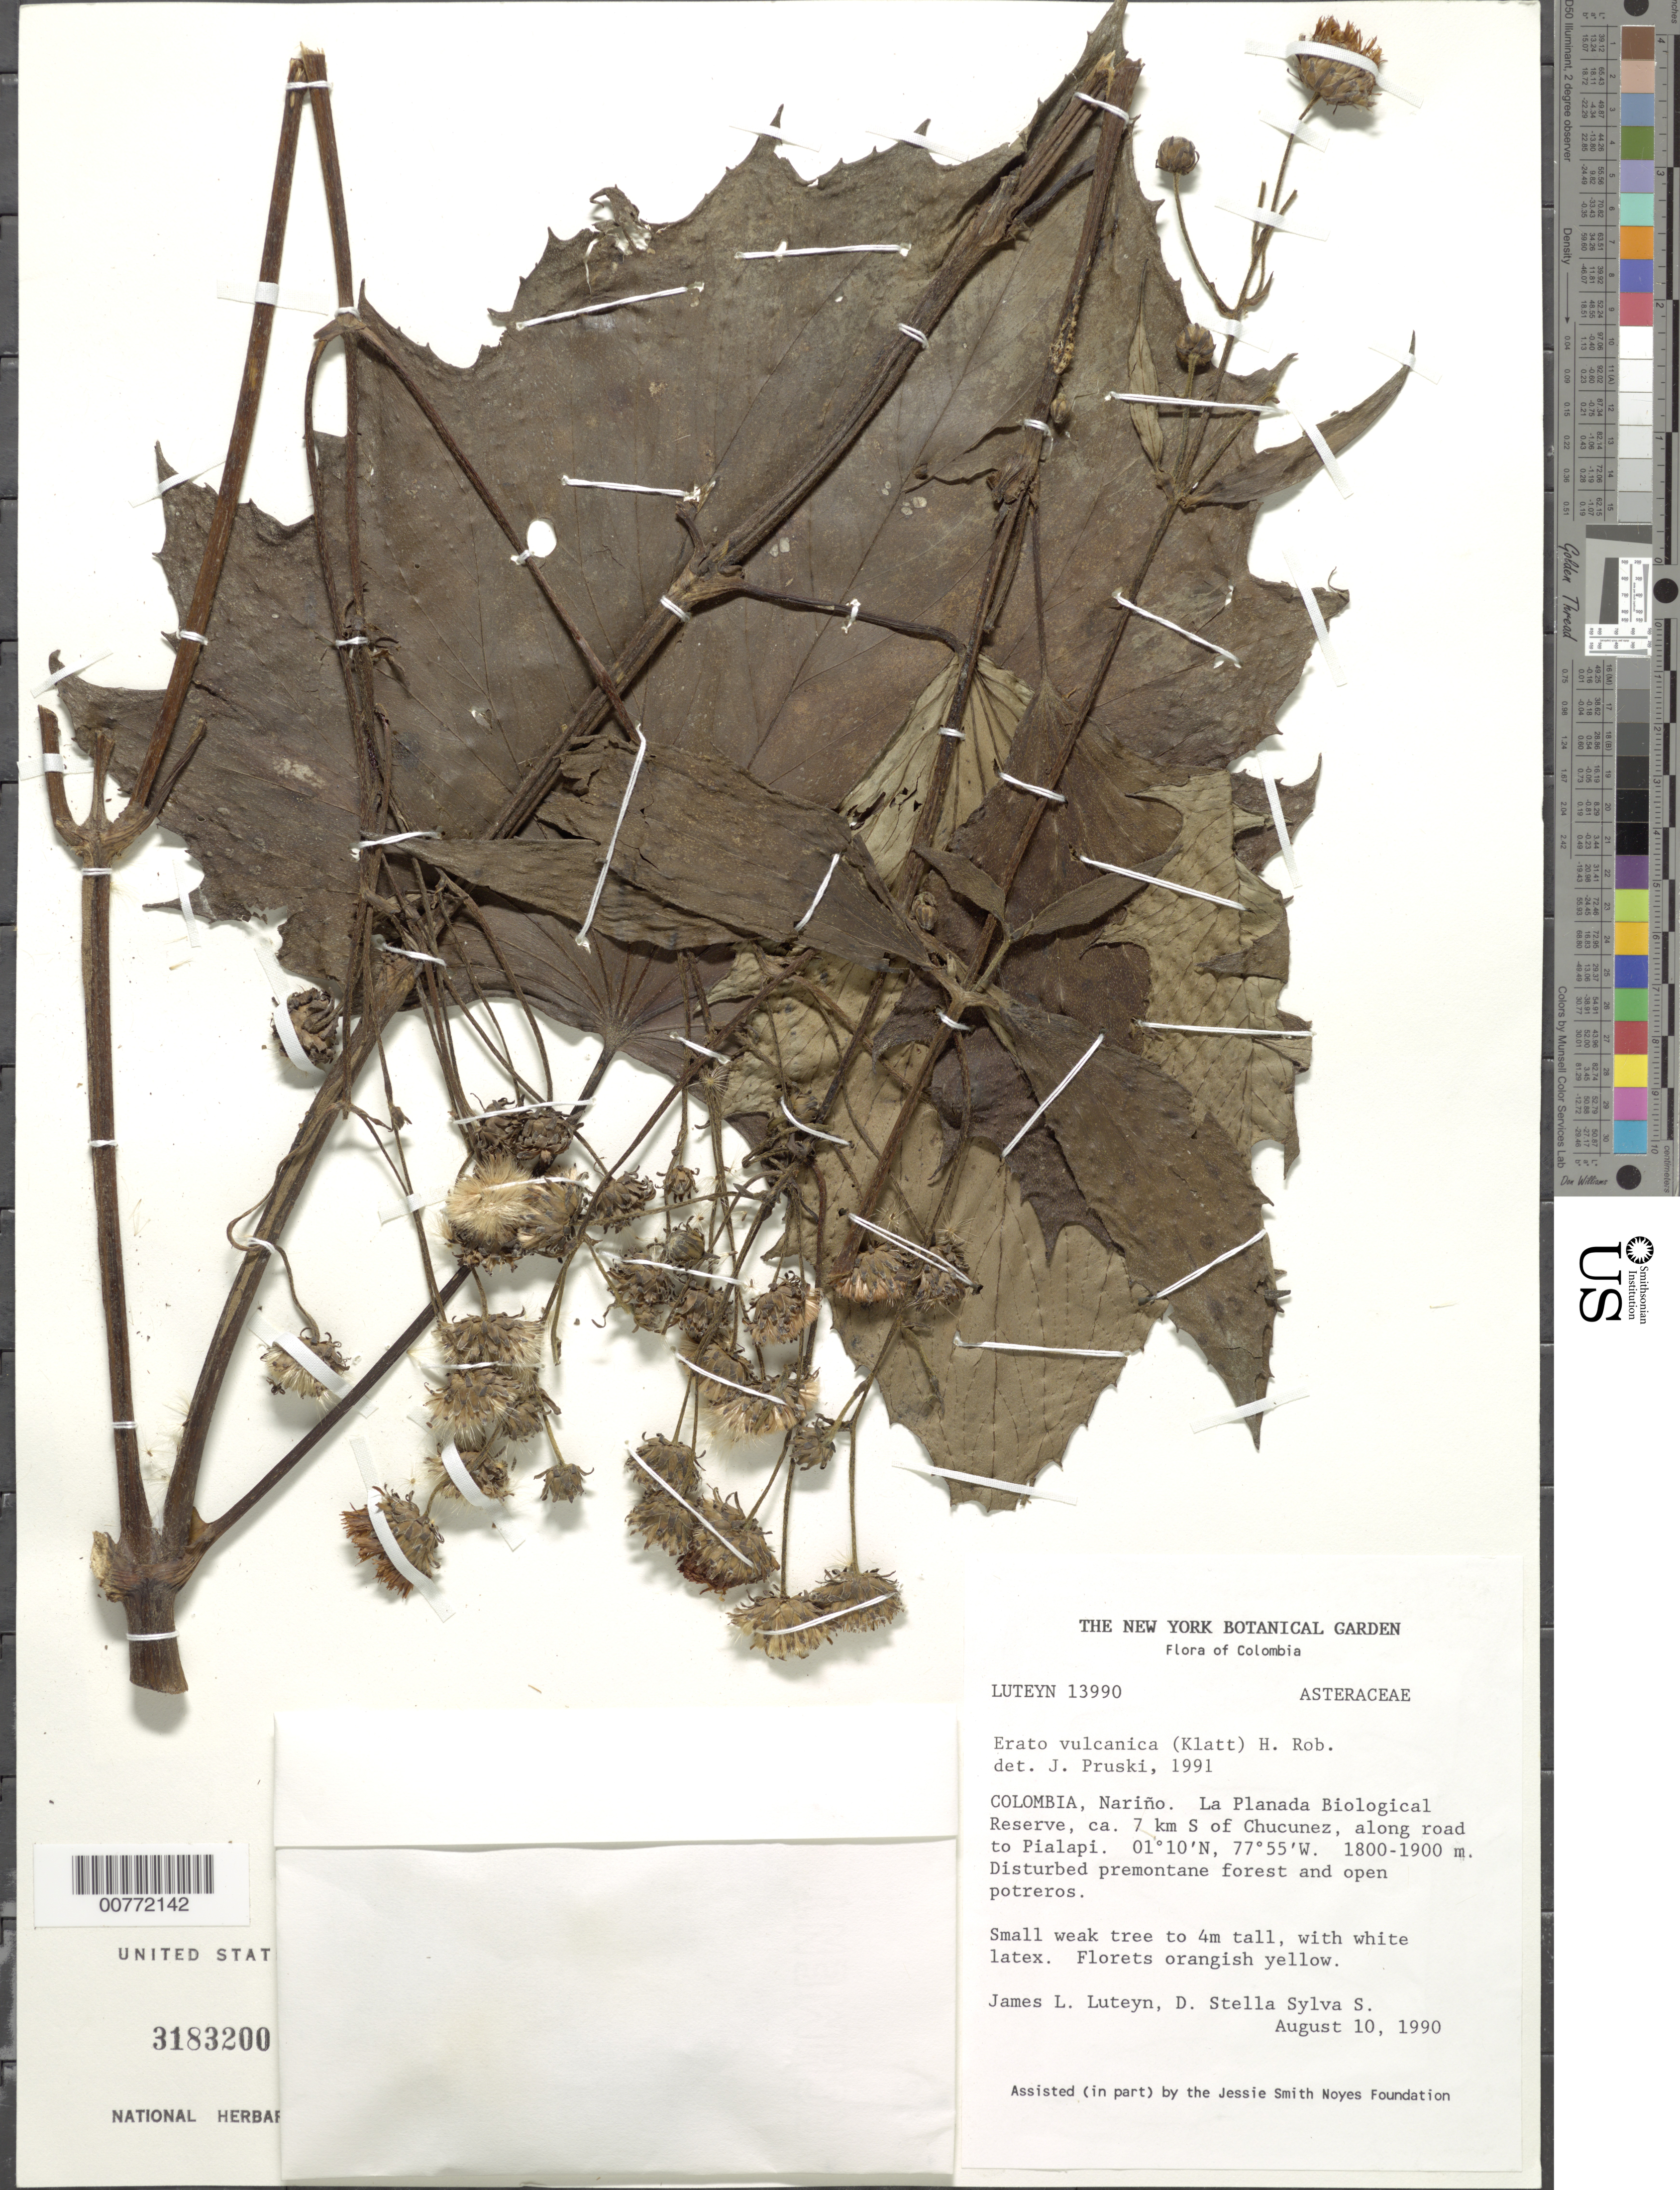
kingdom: Plantae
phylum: Tracheophyta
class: Magnoliopsida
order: Asterales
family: Asteraceae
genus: Erato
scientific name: Erato vulcanica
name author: (Klatt) H. Rob.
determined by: Pruski, J. F.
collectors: J. L. Luteyn & D. Sylva S.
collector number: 13990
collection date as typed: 10 August 1990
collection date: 1990-08-10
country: Colombia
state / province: Antioquia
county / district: Nariño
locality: La Planada Biological Reserve, ca. 7 km S of Chucunez, along road to Pialapi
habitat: Disturbed premontane forest and open potreros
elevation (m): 1800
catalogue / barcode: US 3183200